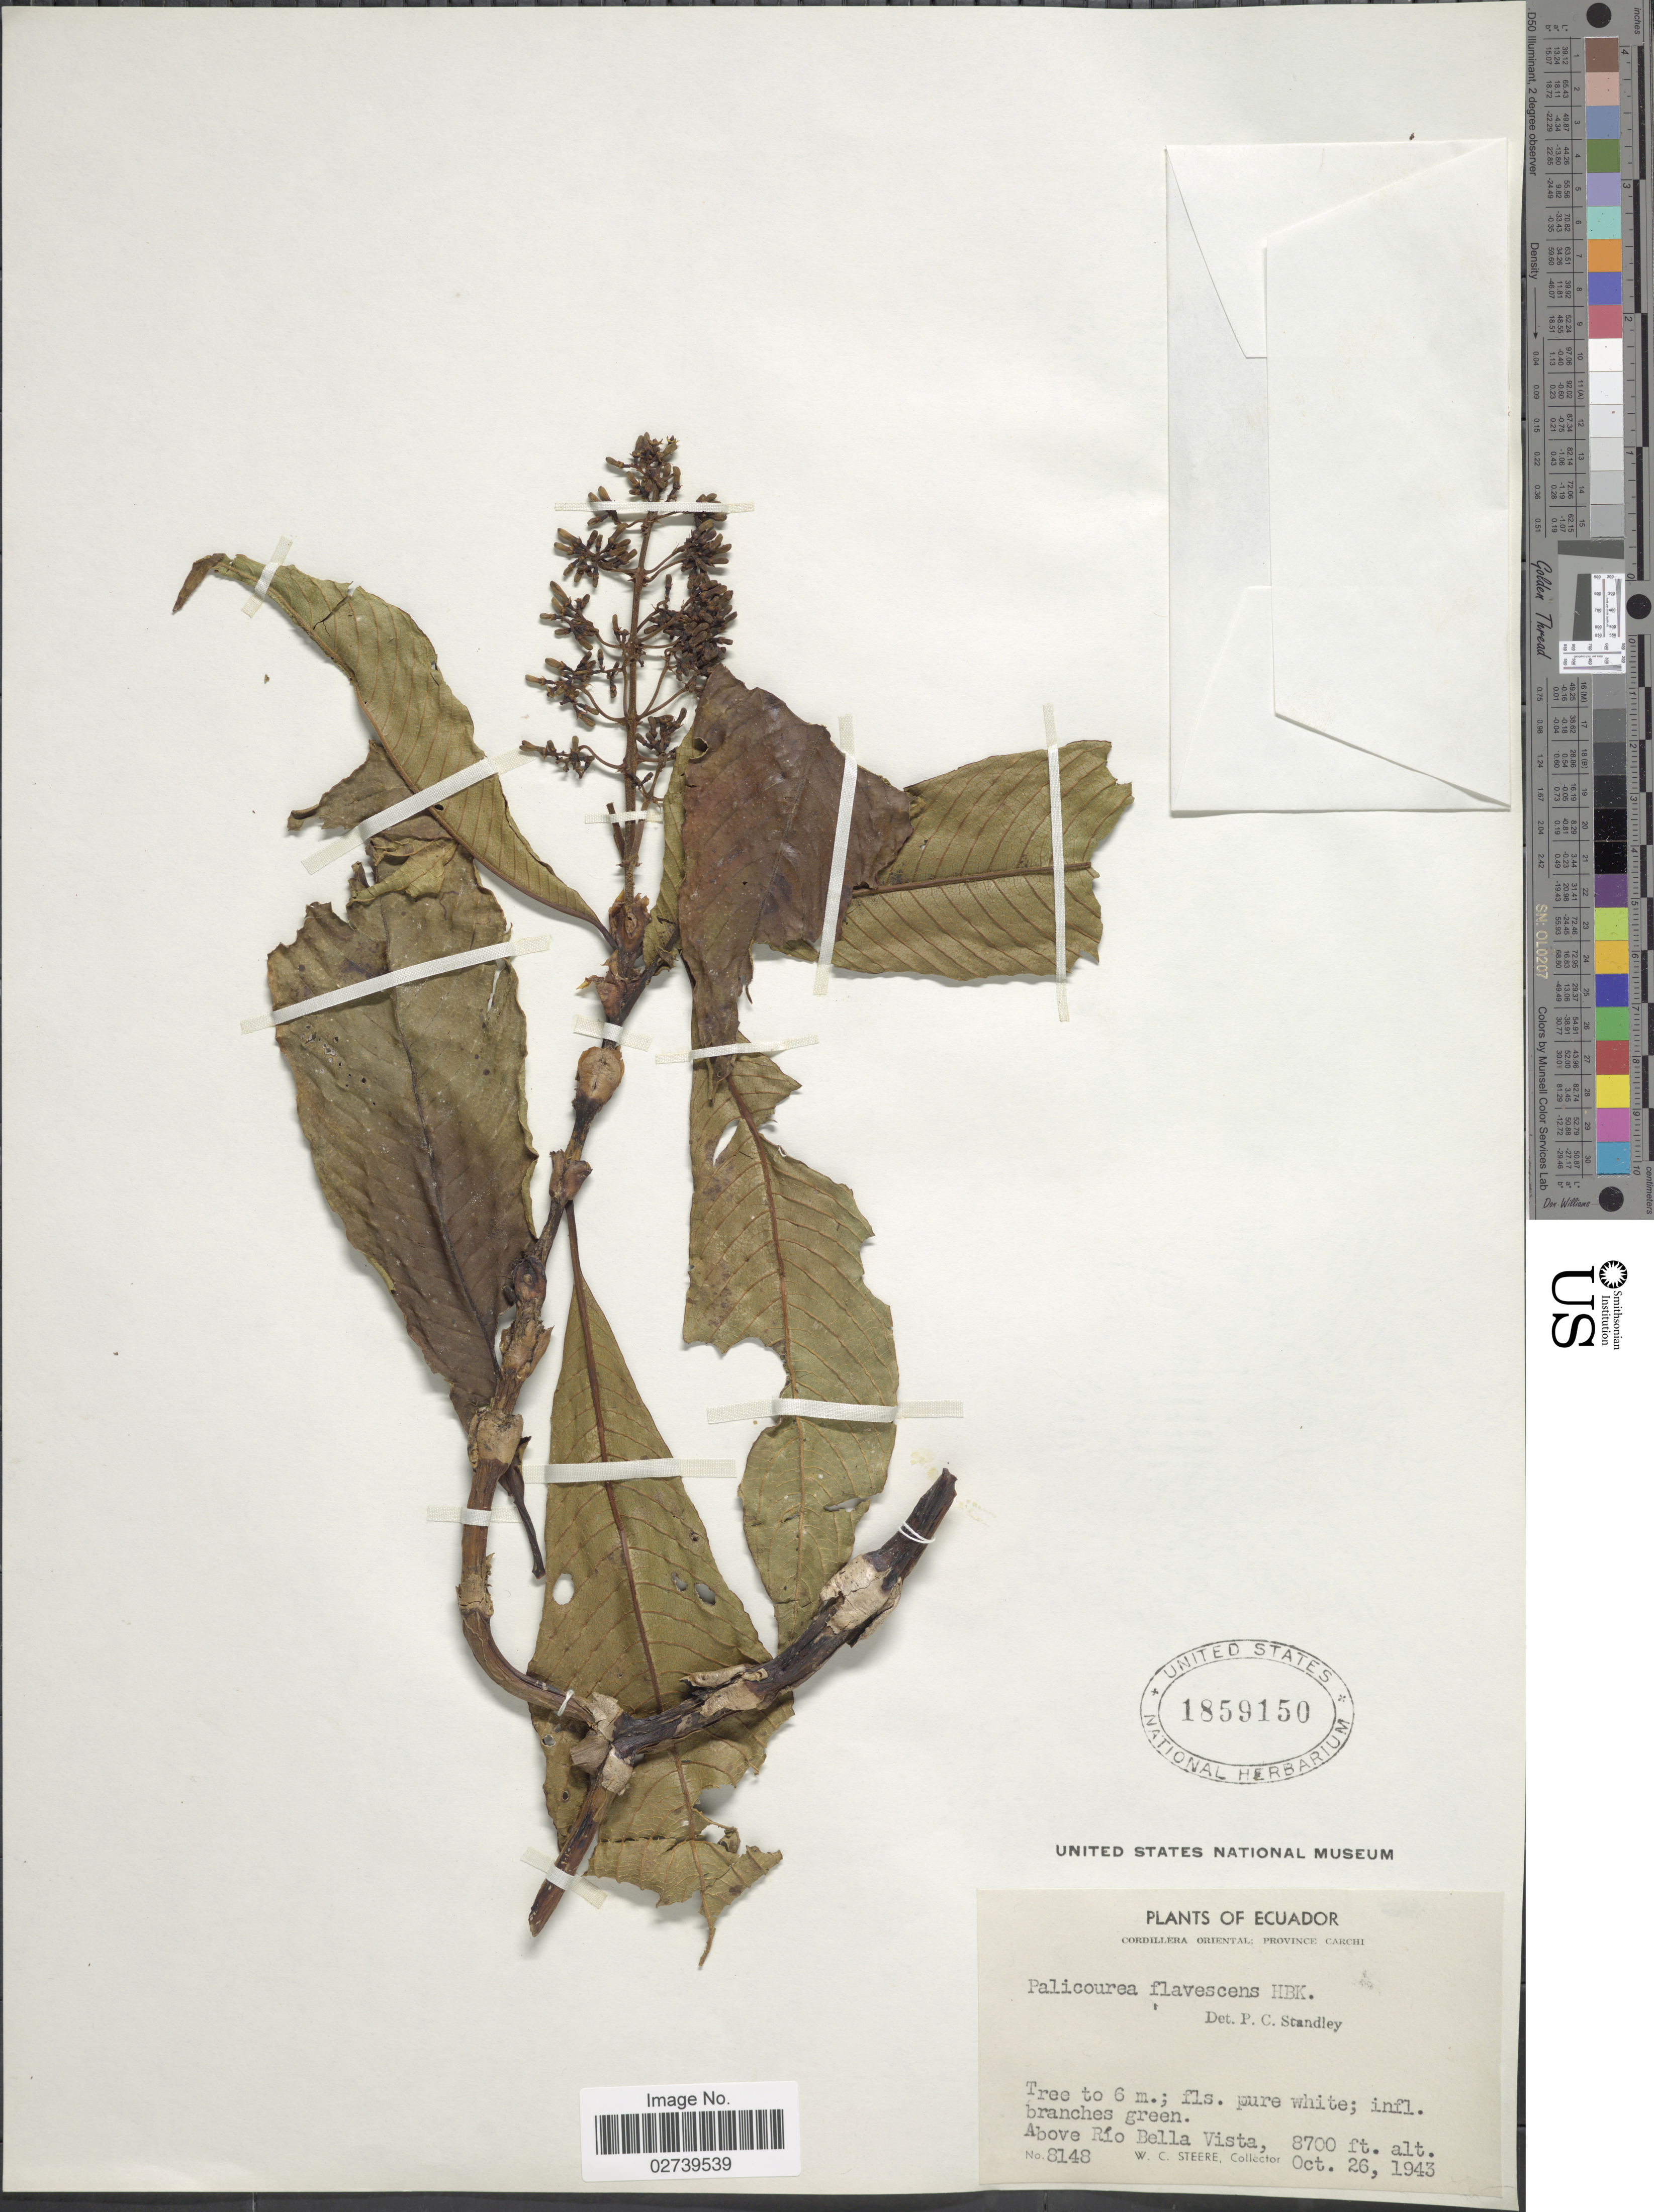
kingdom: Plantae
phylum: Tracheophyta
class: Magnoliopsida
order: Gentianales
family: Rubiaceae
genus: Palicourea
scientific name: Palicourea flavescens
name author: Kunth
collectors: W. C. Steere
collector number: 8148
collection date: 1943-10-26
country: Ecuador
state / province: Carchi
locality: Cordillera Oriental, above Rio Bella Vista.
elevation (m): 2652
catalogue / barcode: US 1859150